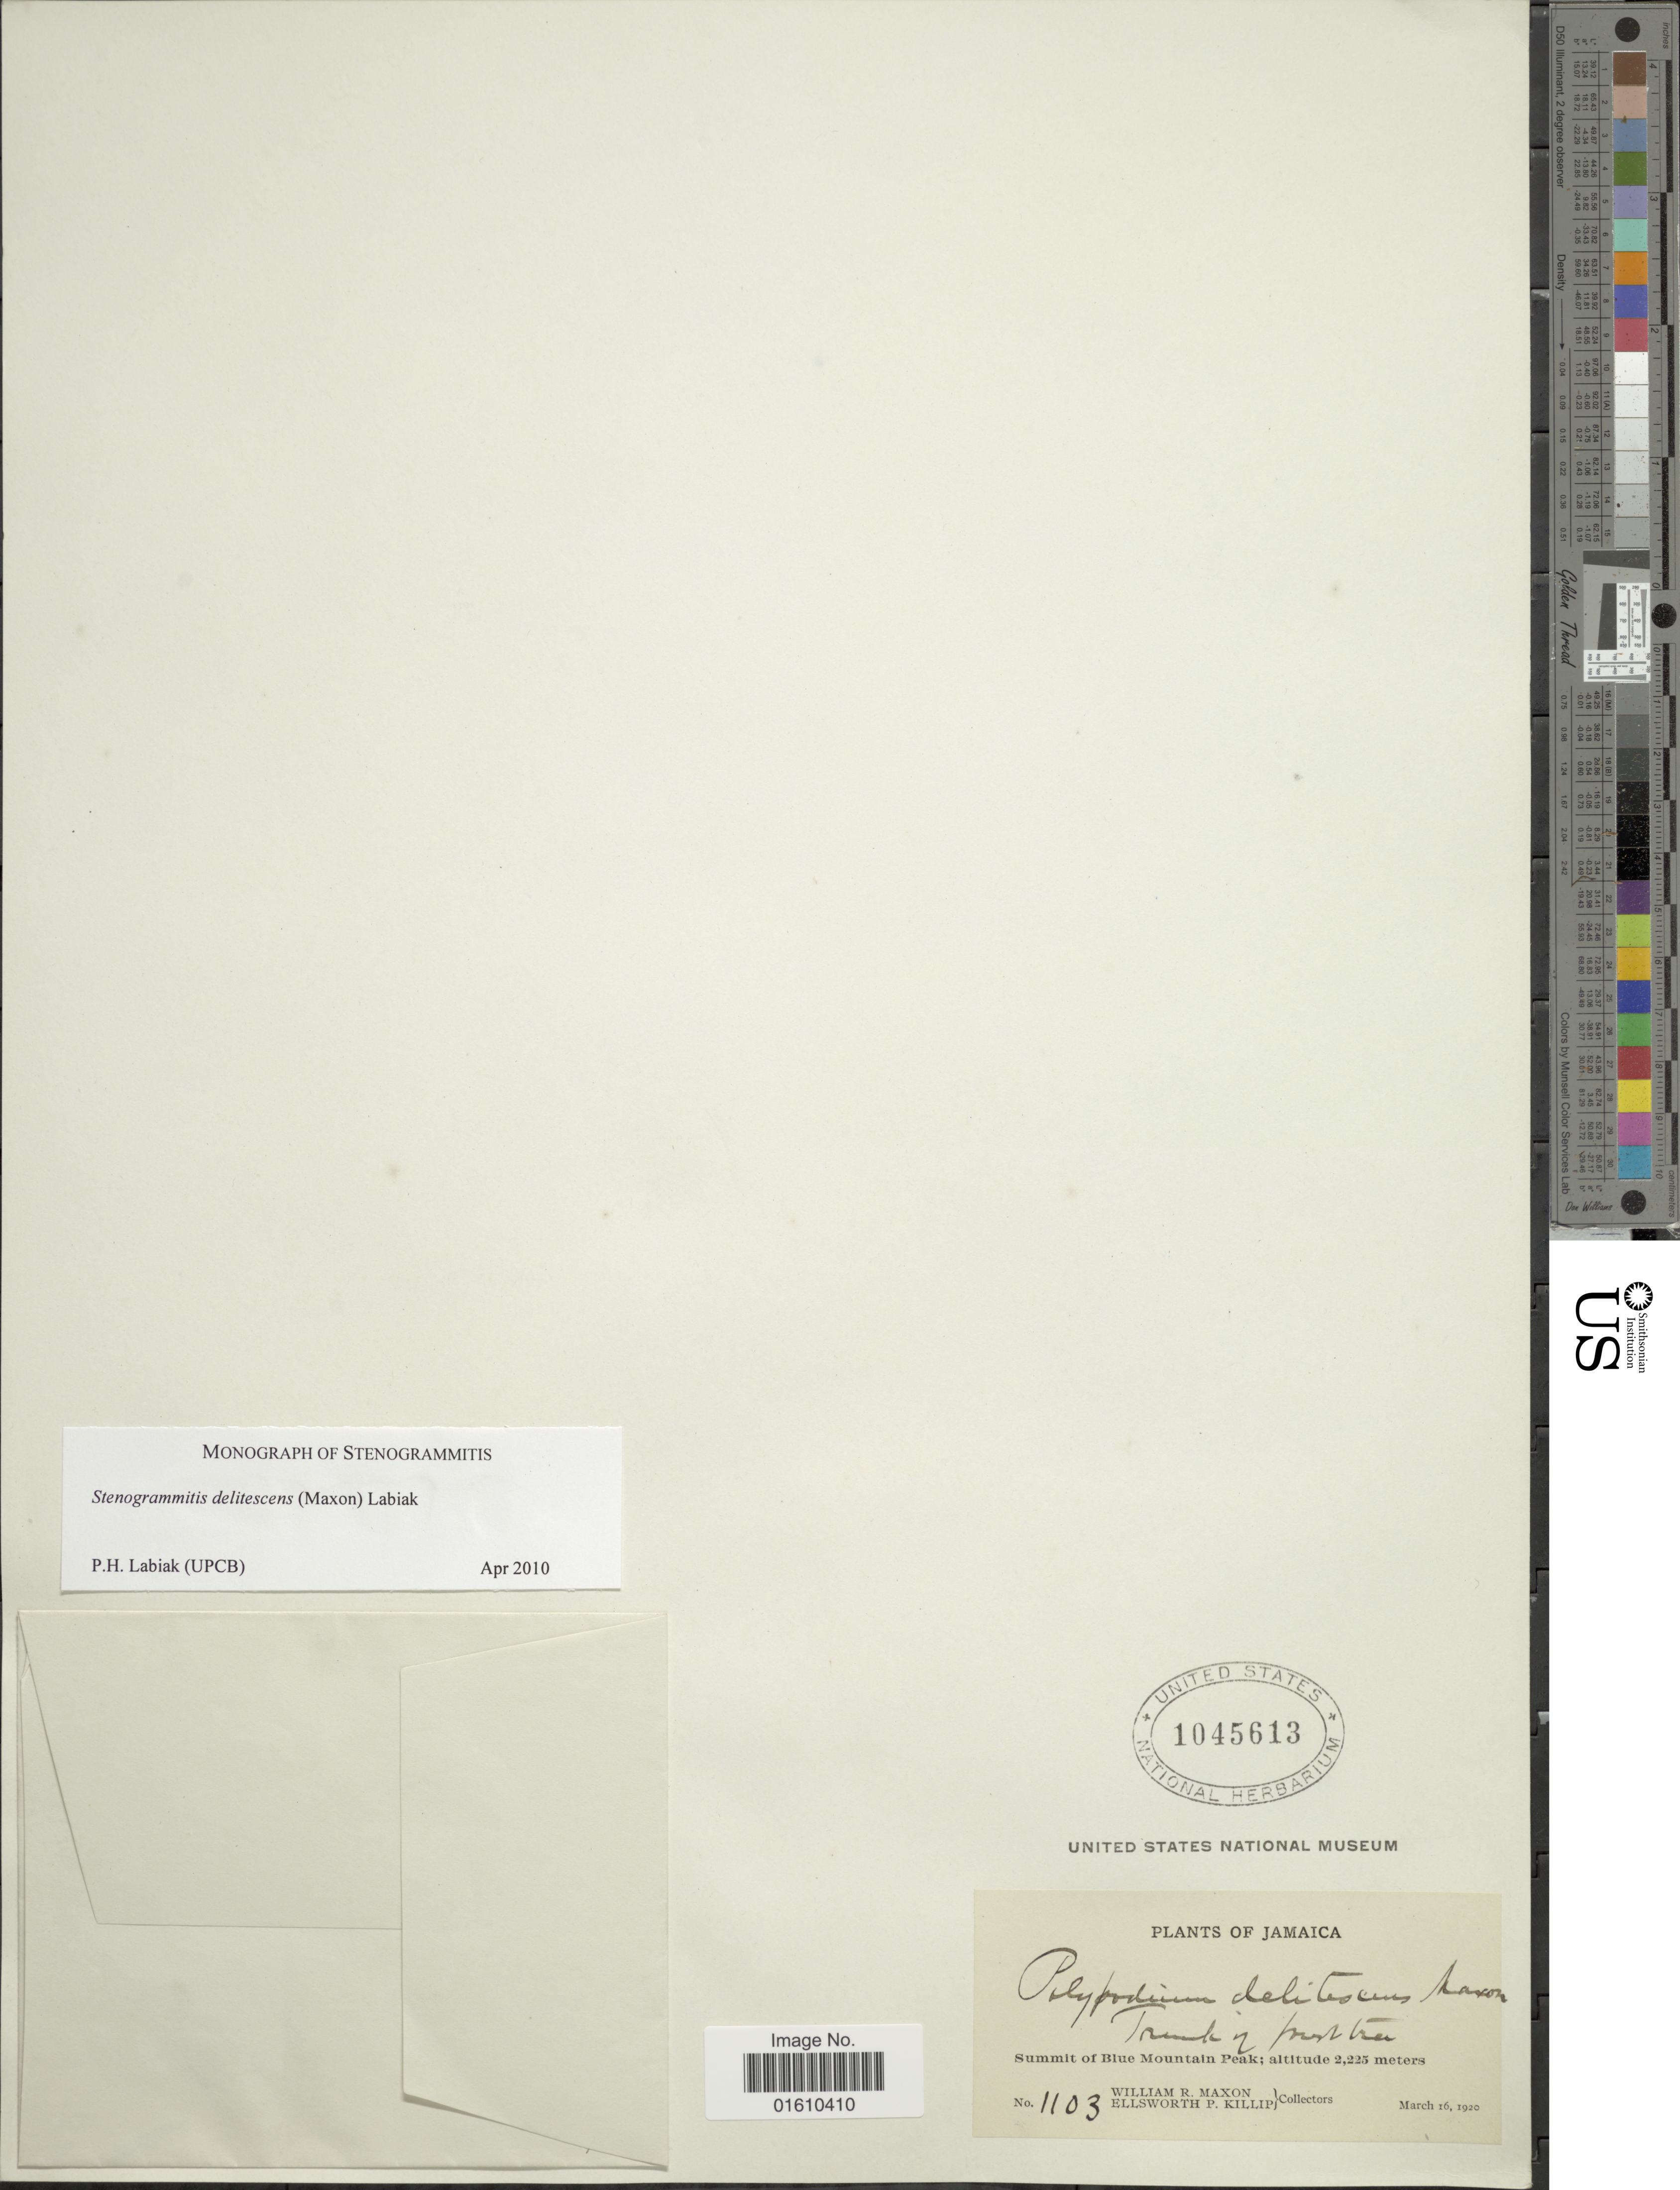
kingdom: Plantae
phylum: Tracheophyta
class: Polypodiopsida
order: Polypodiales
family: Polypodiaceae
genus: Stenogrammitis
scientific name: Stenogrammitis delitescens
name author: (Maxon) Labiak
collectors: W. R. Maxon & E. P. Killip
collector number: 1103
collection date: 1920-03-16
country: Jamaica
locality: Summit of Blue Mountain Peak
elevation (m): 2225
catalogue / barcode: US 1045613